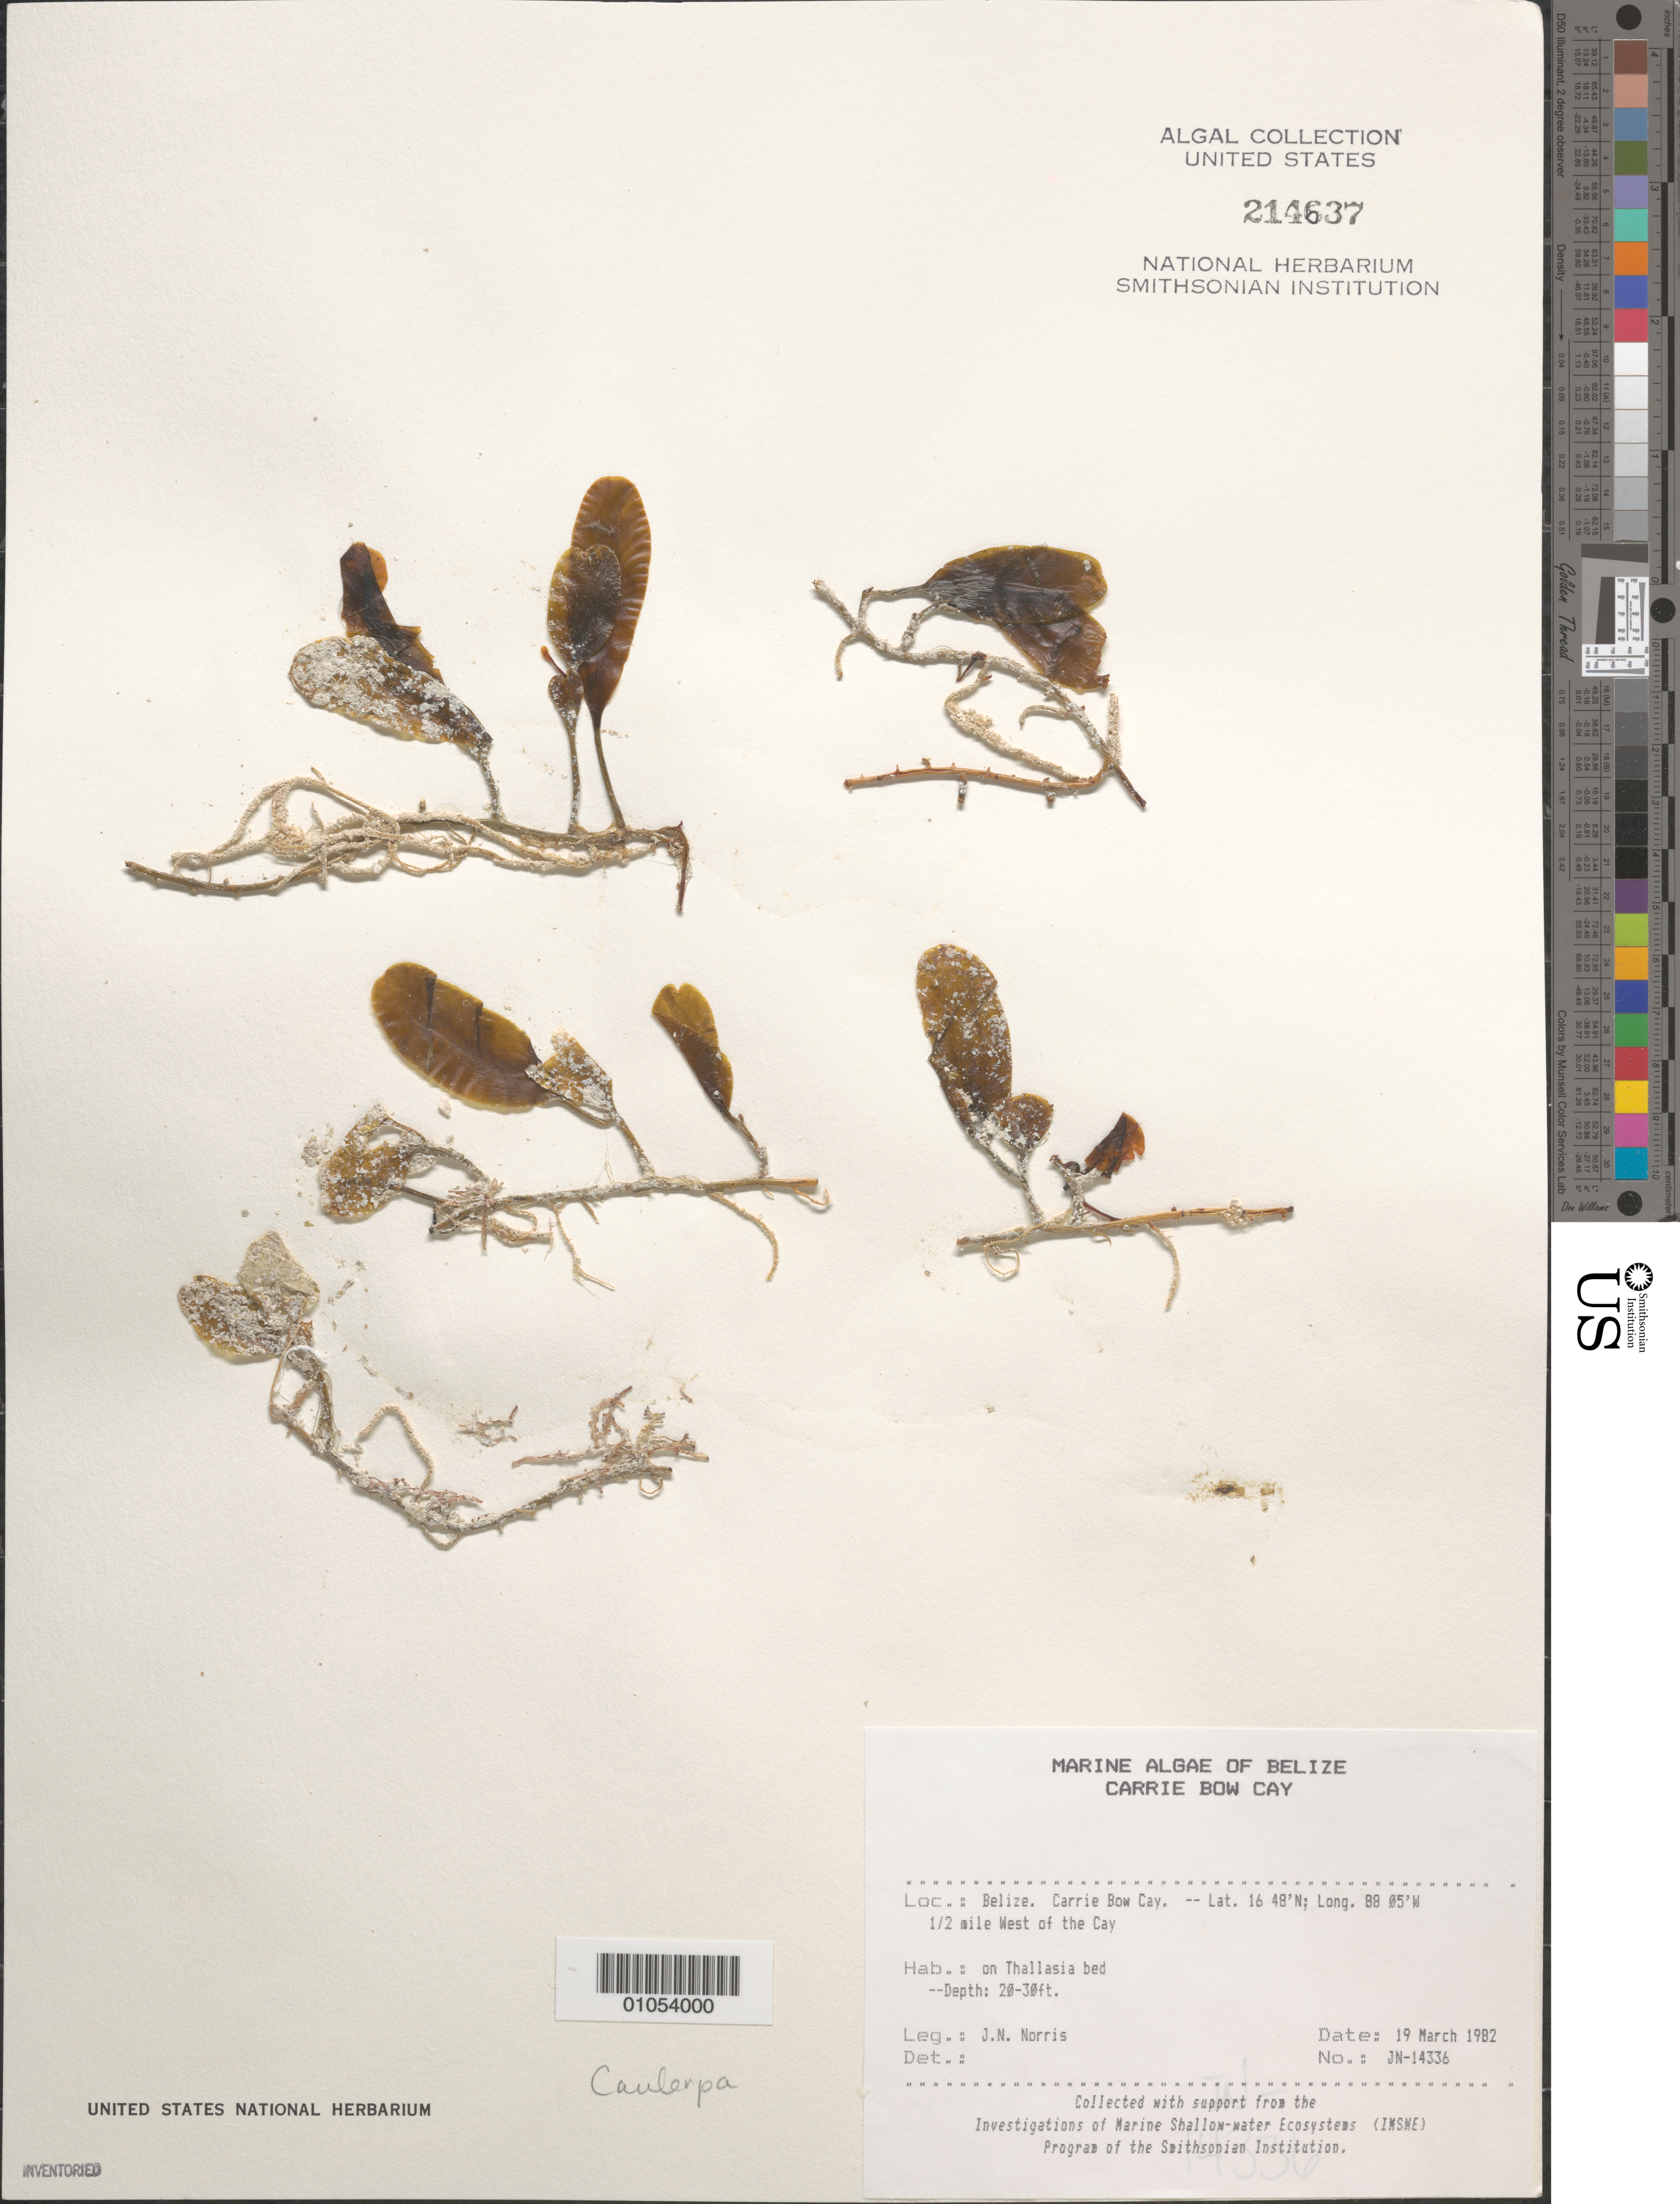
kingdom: Plantae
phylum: Chlorophyta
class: Ulvophyceae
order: Bryopsidales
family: Caulerpaceae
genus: Caulerpa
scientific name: Caulerpa sp.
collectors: J. N. Norris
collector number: JN-14335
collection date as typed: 19 Mar 1982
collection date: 1982-03-19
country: Belize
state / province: Stann Creek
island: Carrie Bow Cay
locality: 1/2 mile west of Carrie Bow Cay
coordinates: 16 48'N, 88 05'W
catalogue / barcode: US 214637